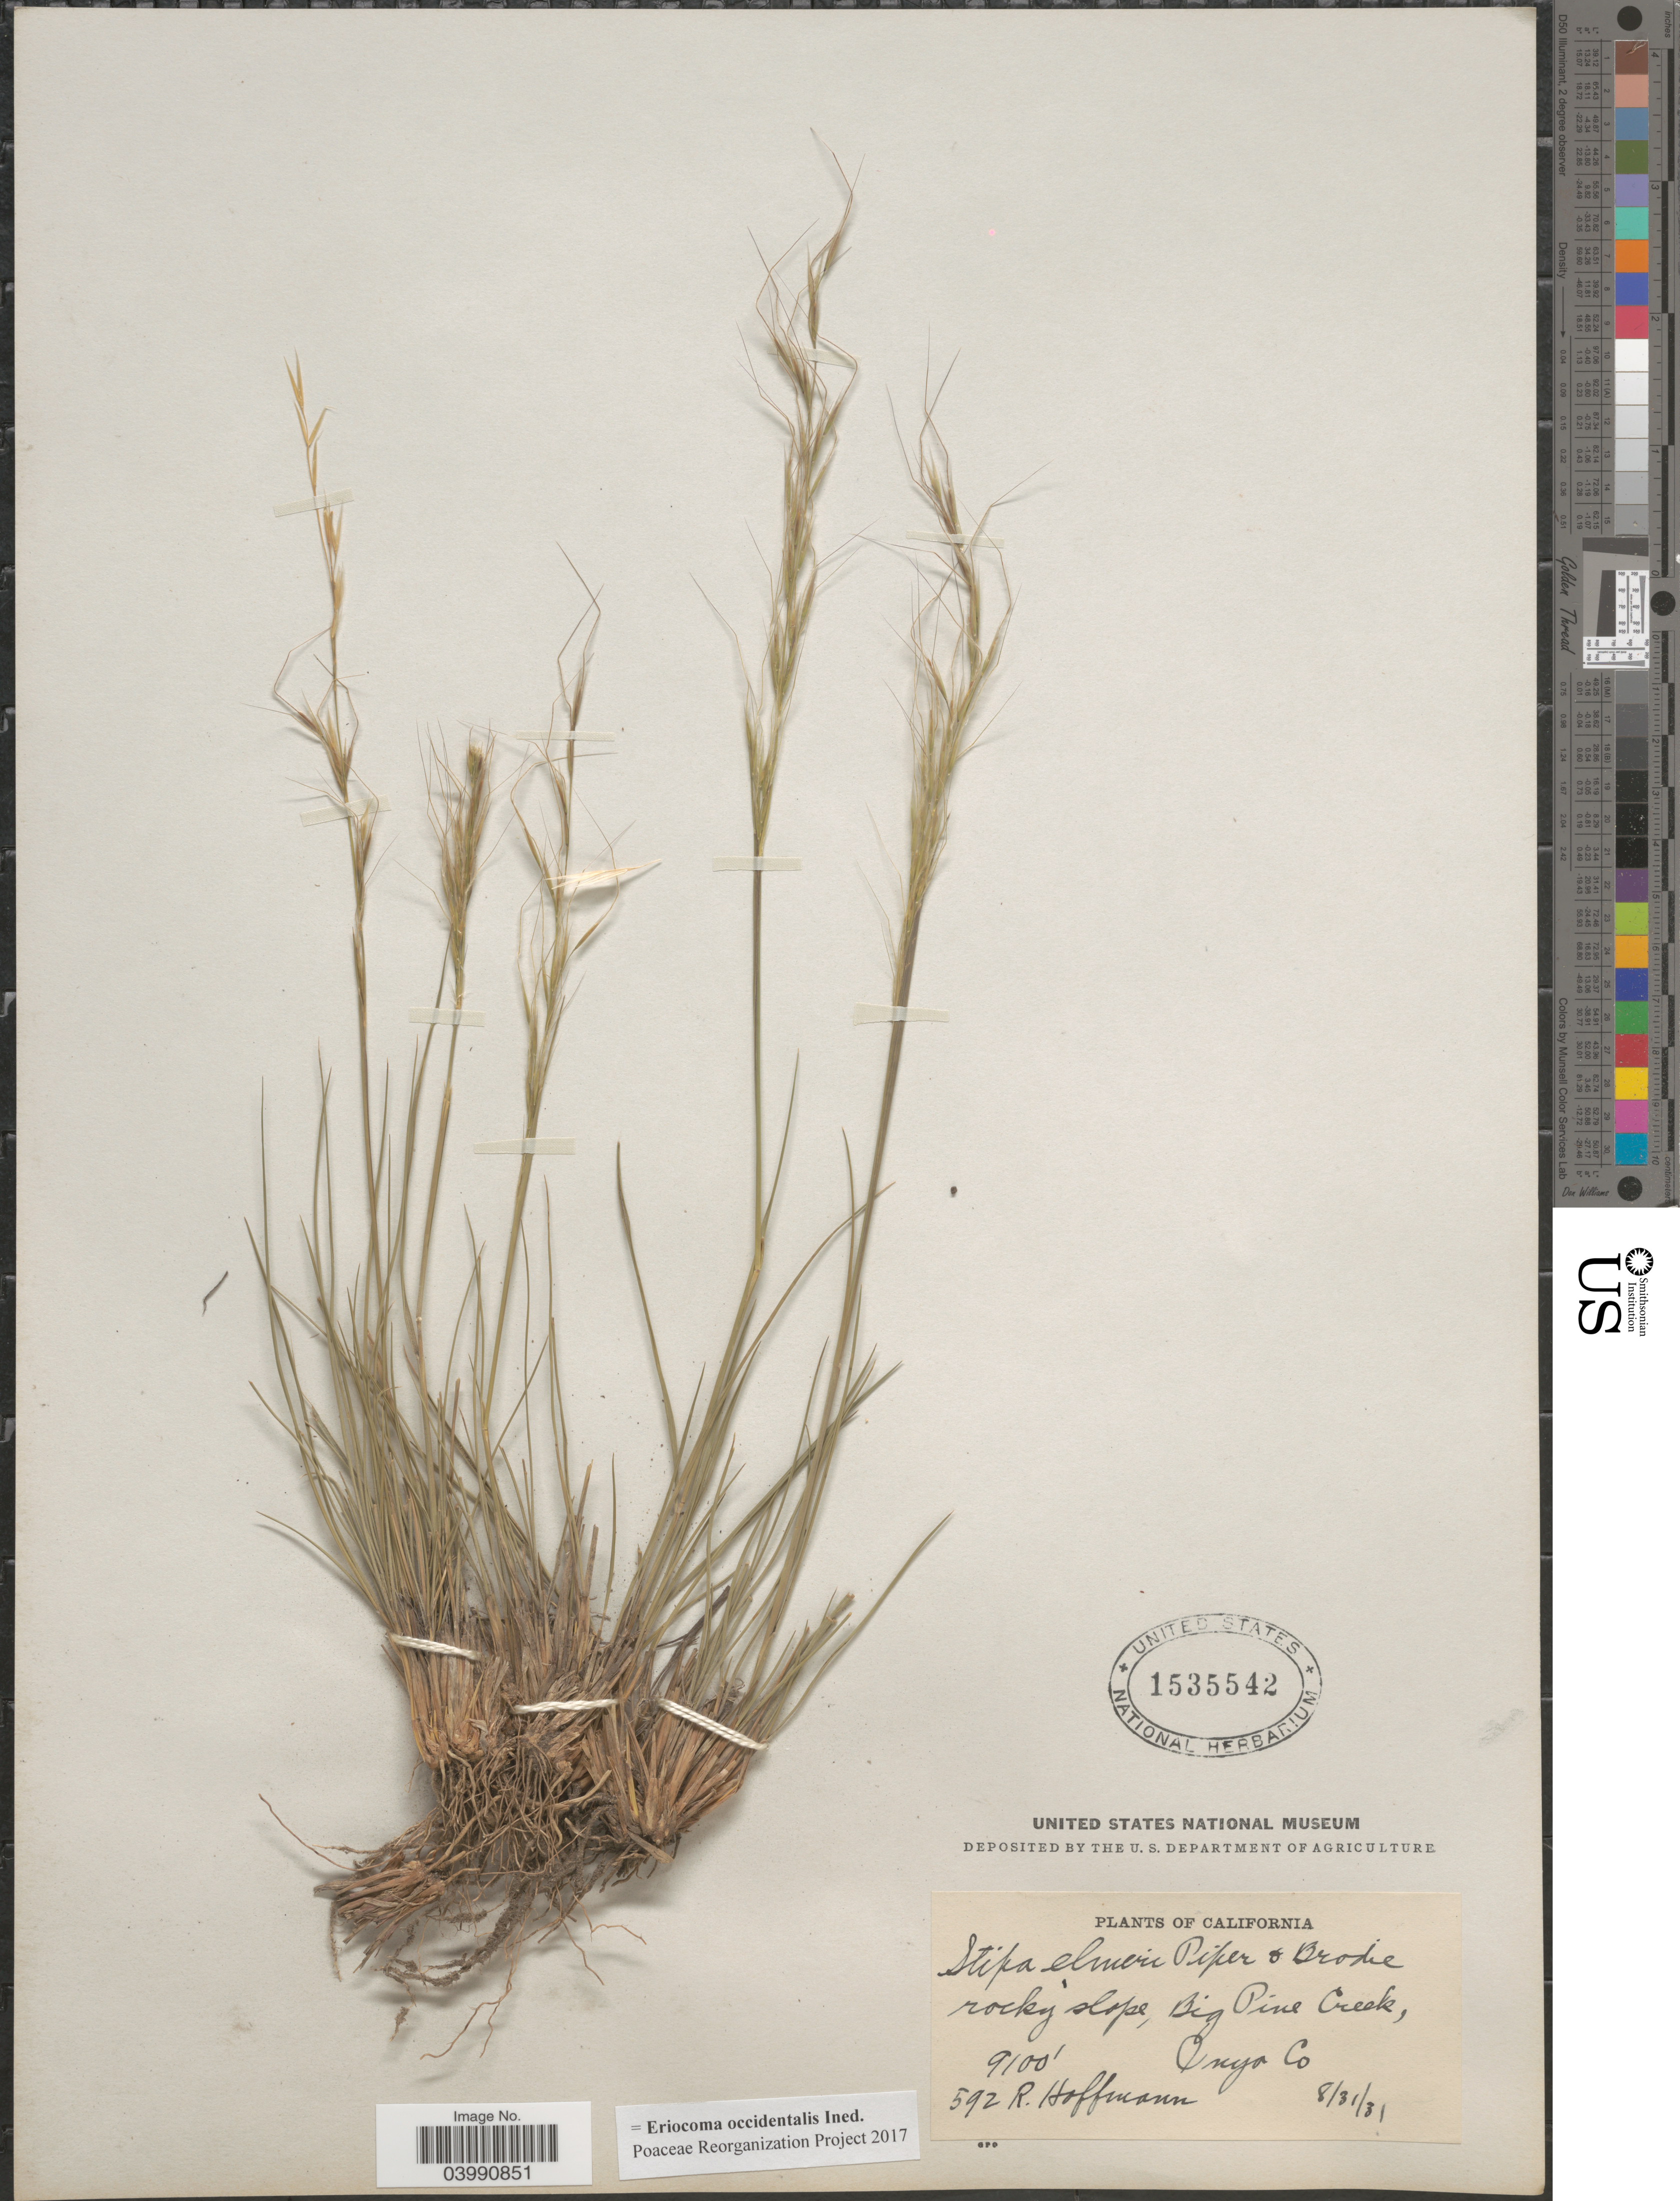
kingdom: Plantae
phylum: Tracheophyta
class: Liliopsida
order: Poales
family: Poaceae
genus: Eriocoma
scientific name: Eriocoma occidentalis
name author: (Thurb. ex S. Watson) Romasch.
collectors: R. Hoffmann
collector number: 592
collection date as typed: Transcribed d/m/y: 31/8/31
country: United States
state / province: California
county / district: Inyo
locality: Rocky slope, Big Pine Creek, Inyo Co.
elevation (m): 2774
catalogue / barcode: US 1535542